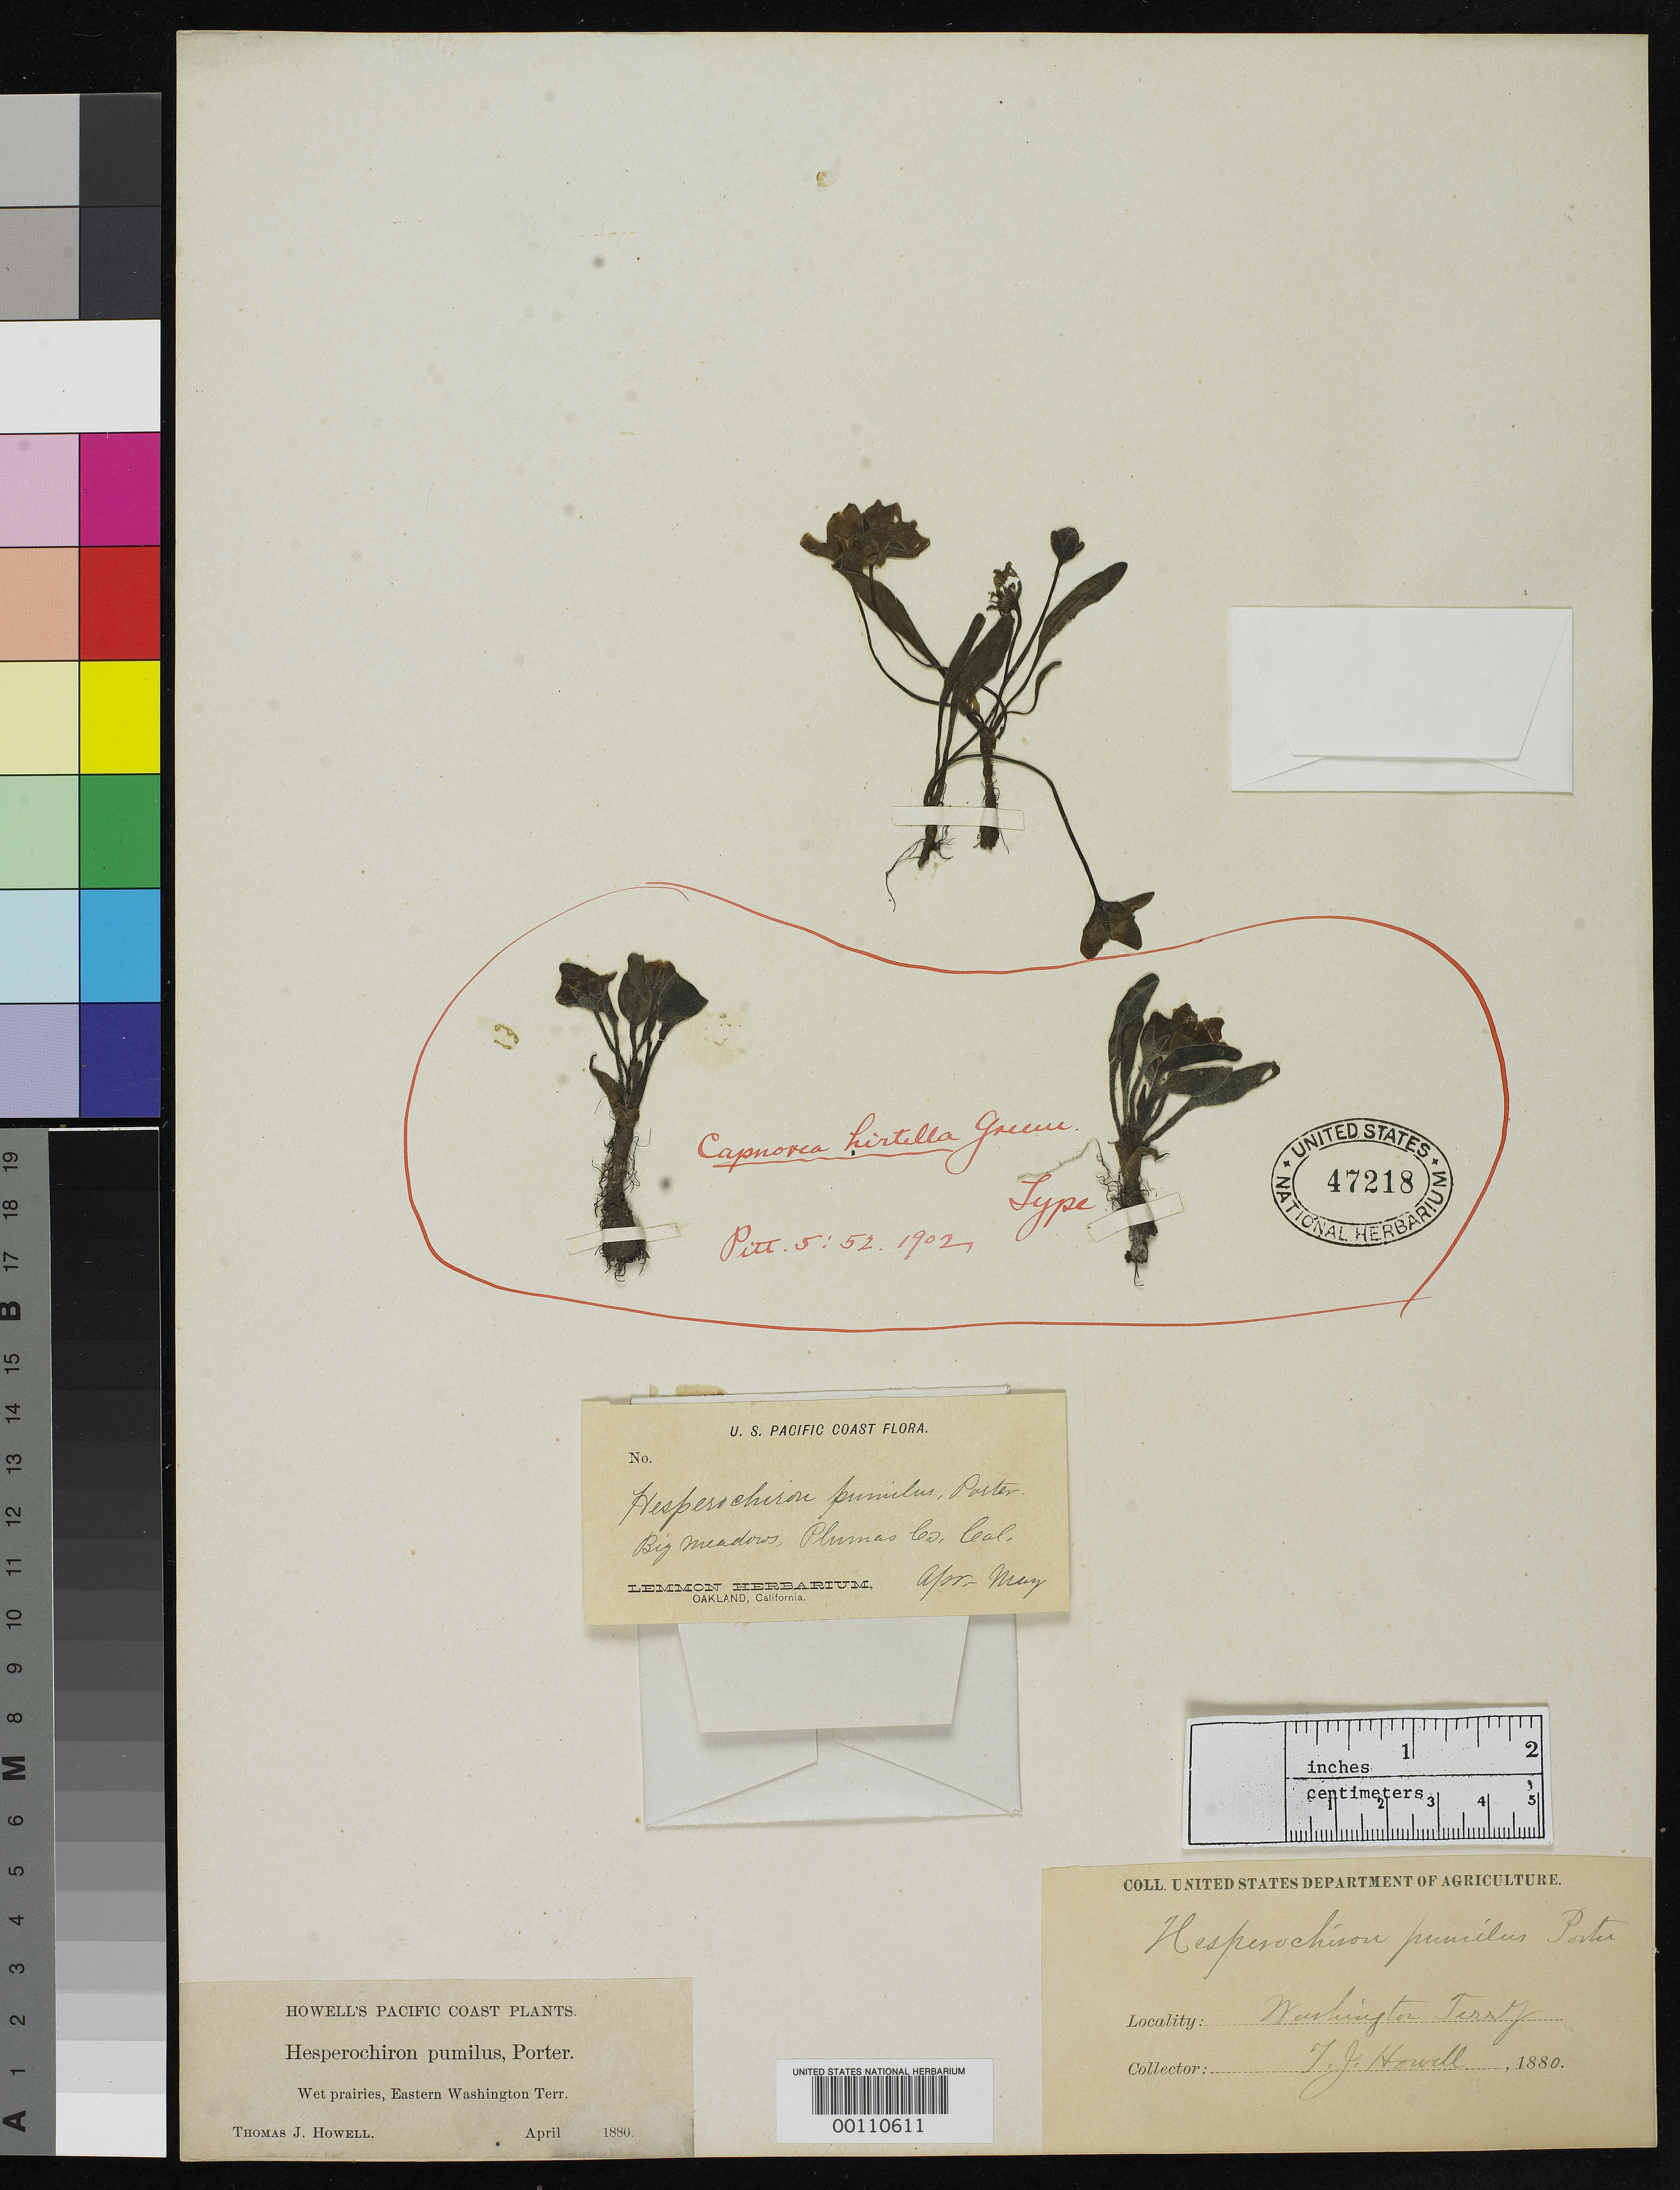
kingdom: Plantae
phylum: Tracheophyta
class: Magnoliopsida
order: Boraginales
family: Hydrophyllaceae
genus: Capnorea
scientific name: Capnorea hirtella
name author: Greene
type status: Holotype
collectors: T. J. Howell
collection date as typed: Apr 1880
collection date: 1880-04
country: United States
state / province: Washington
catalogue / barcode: US 47218